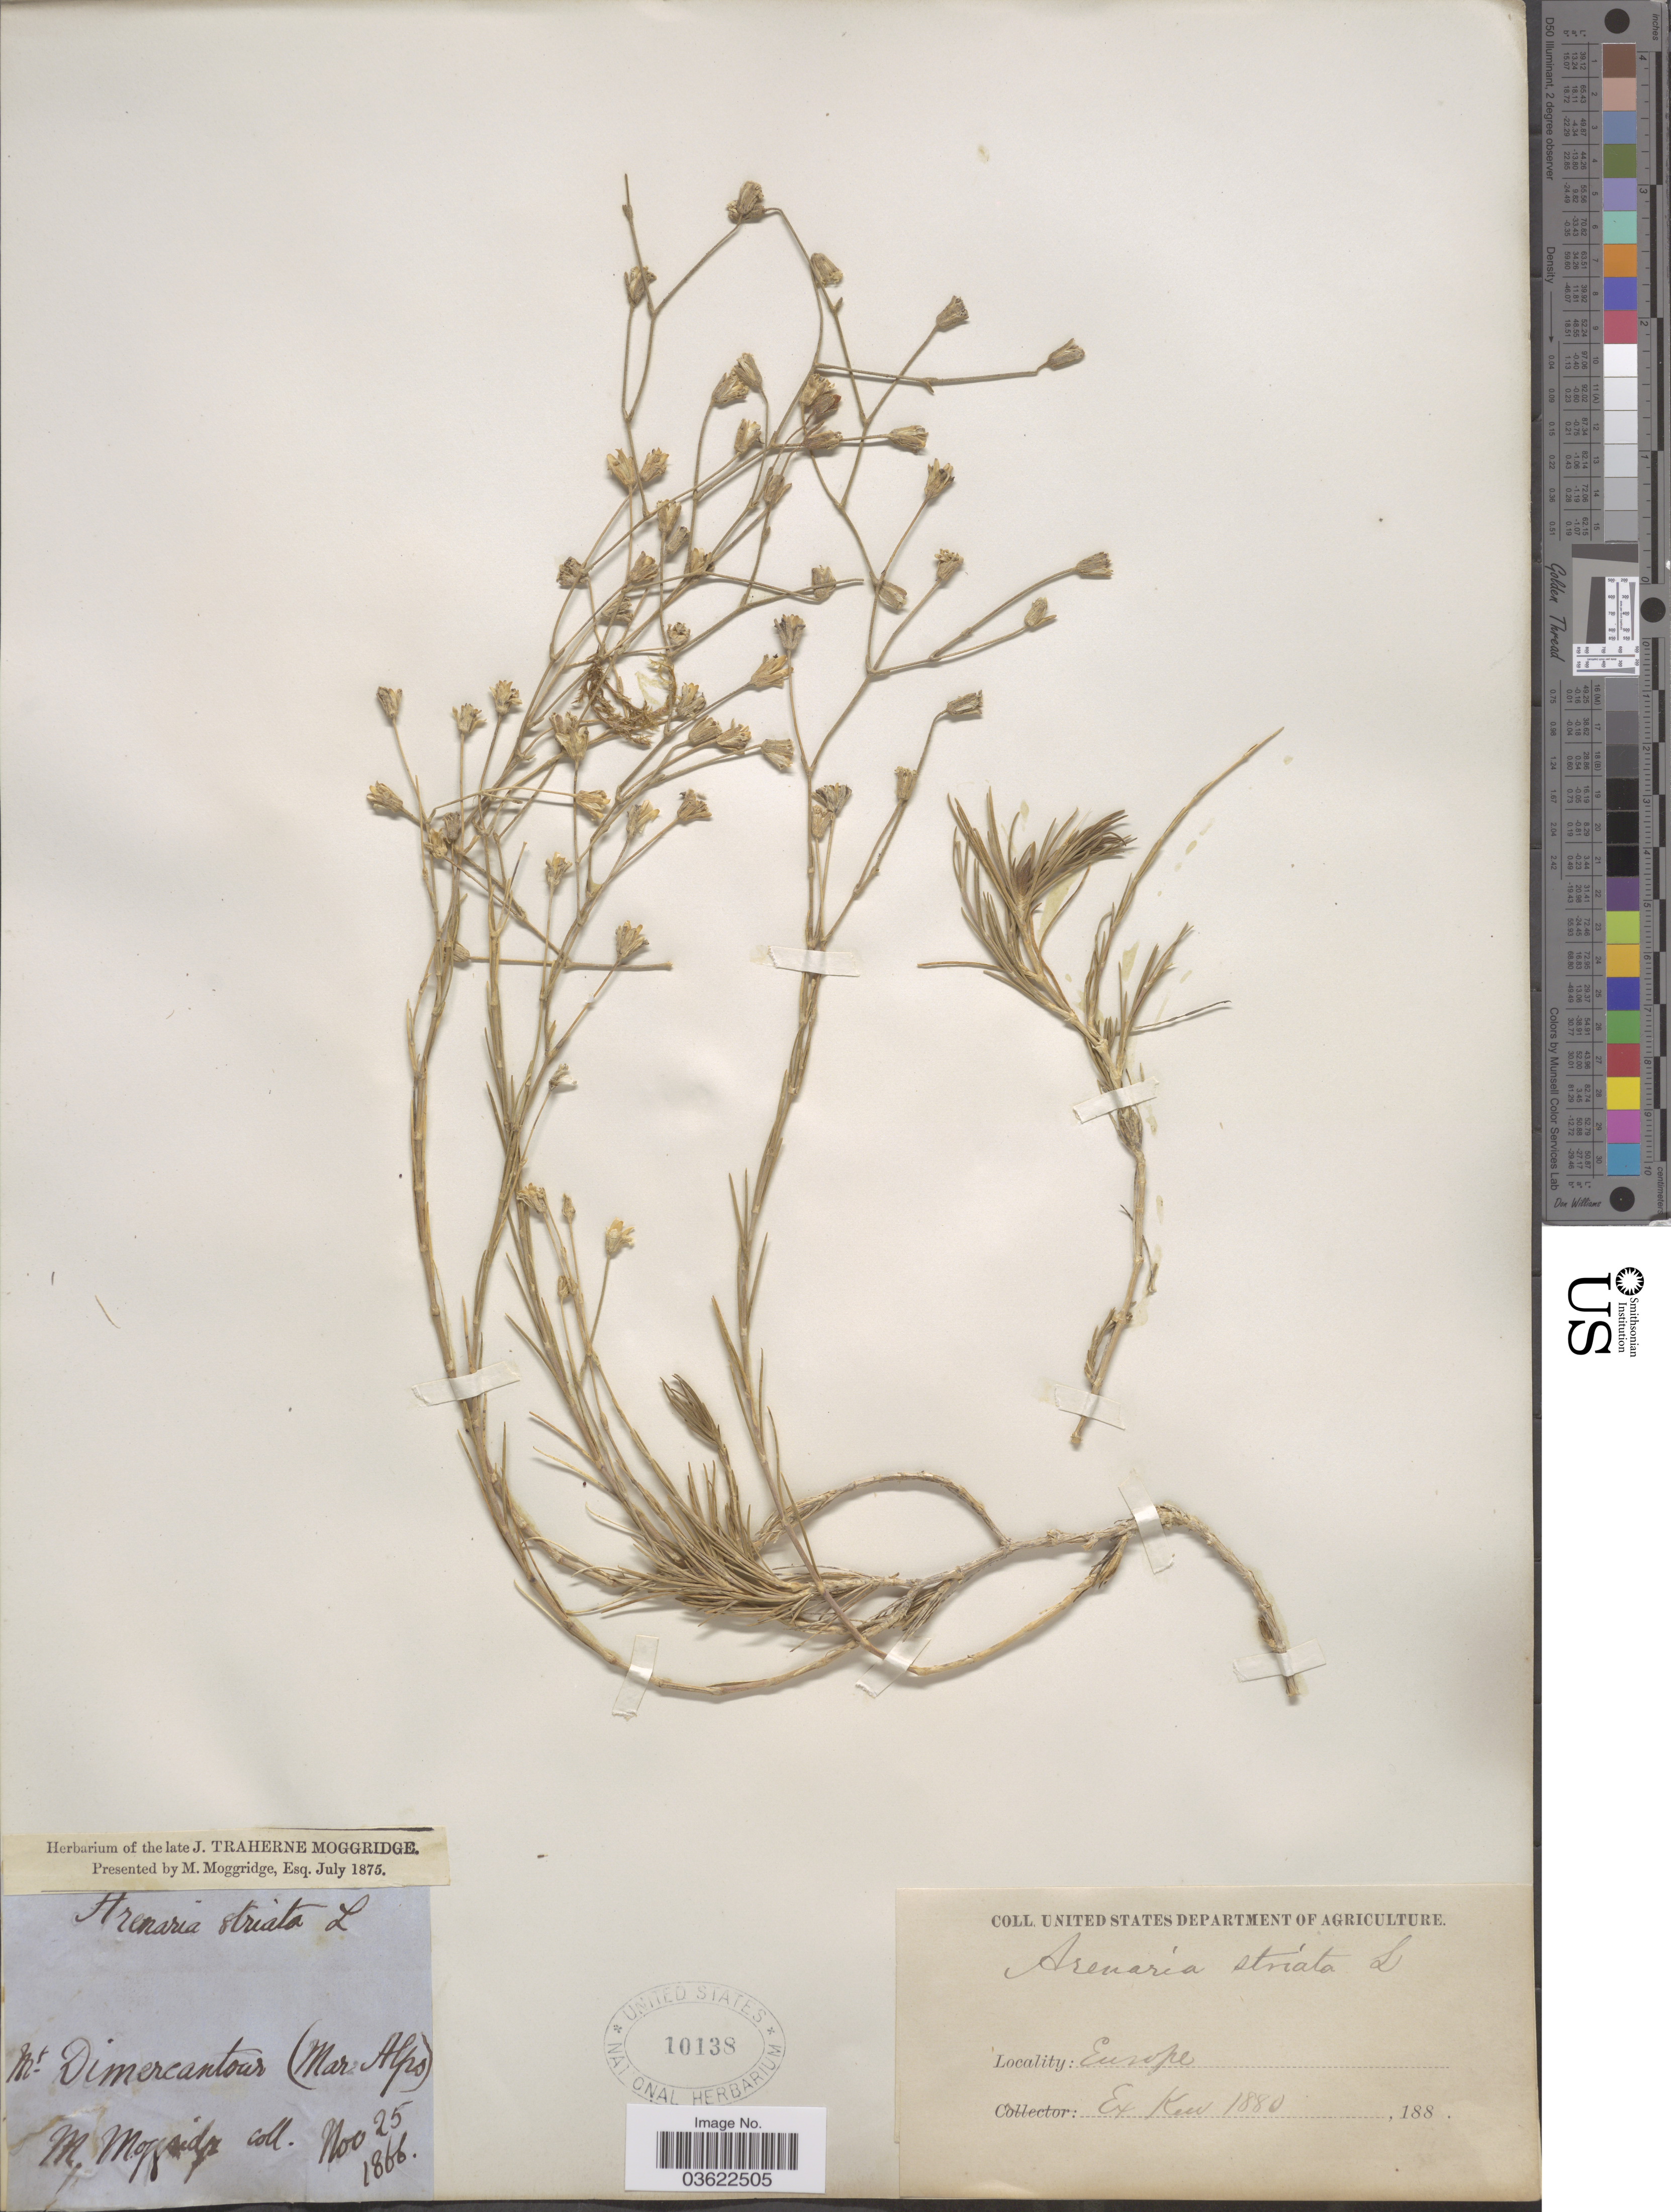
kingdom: Plantae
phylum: Tracheophyta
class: Magnoliopsida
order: Caryophyllales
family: Caryophyllaceae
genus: Cherleria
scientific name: Cherleria laricifolia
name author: (L.) Iamonico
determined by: Strong, Mark T., (BOT), Smithsonian Institution - National Museum of Natural History (UNITED STATES)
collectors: M. Moggridge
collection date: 1866-11-25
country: France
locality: Mt. Dimercantour (Mar Alps). Europe.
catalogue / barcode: US 10138